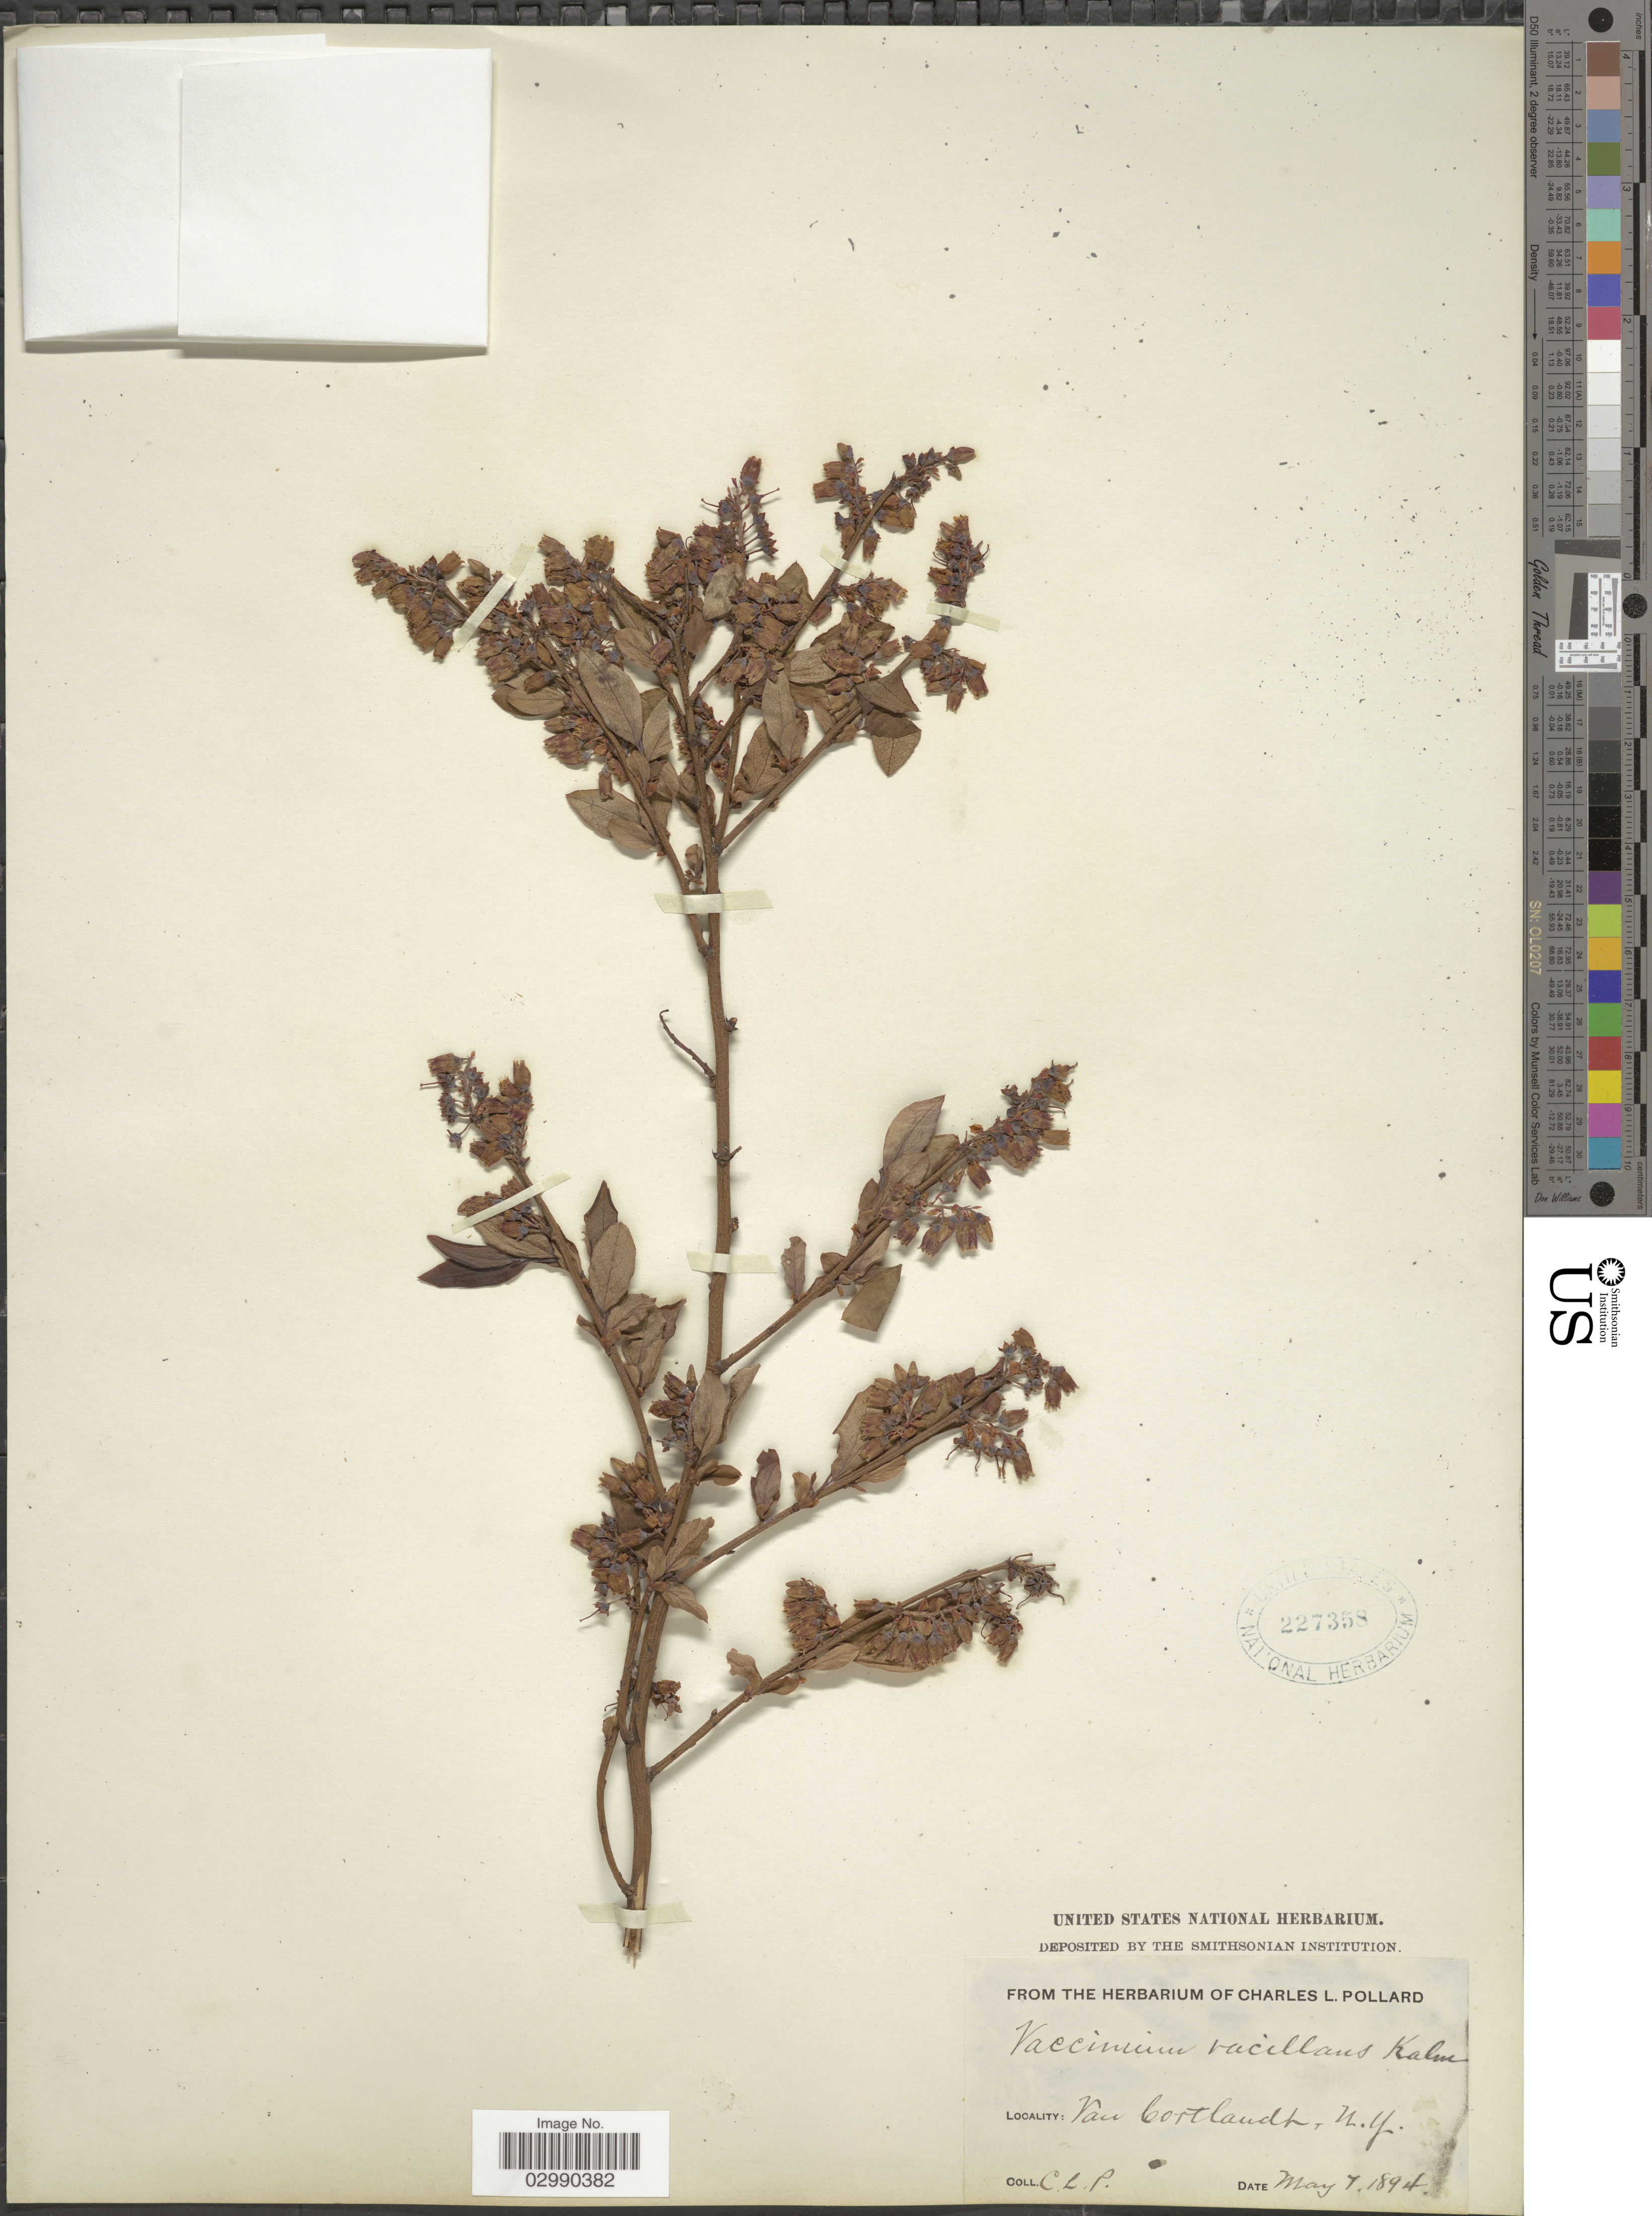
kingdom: Plantae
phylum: Tracheophyta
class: Magnoliopsida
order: Ericales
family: Ericaceae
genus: Vaccinium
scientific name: Vaccinium vacillans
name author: Kalm ex Torr.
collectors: C. L. Pollard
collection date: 1894-05-07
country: United States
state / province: New York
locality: Van Cortlandt.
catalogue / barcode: US 227358